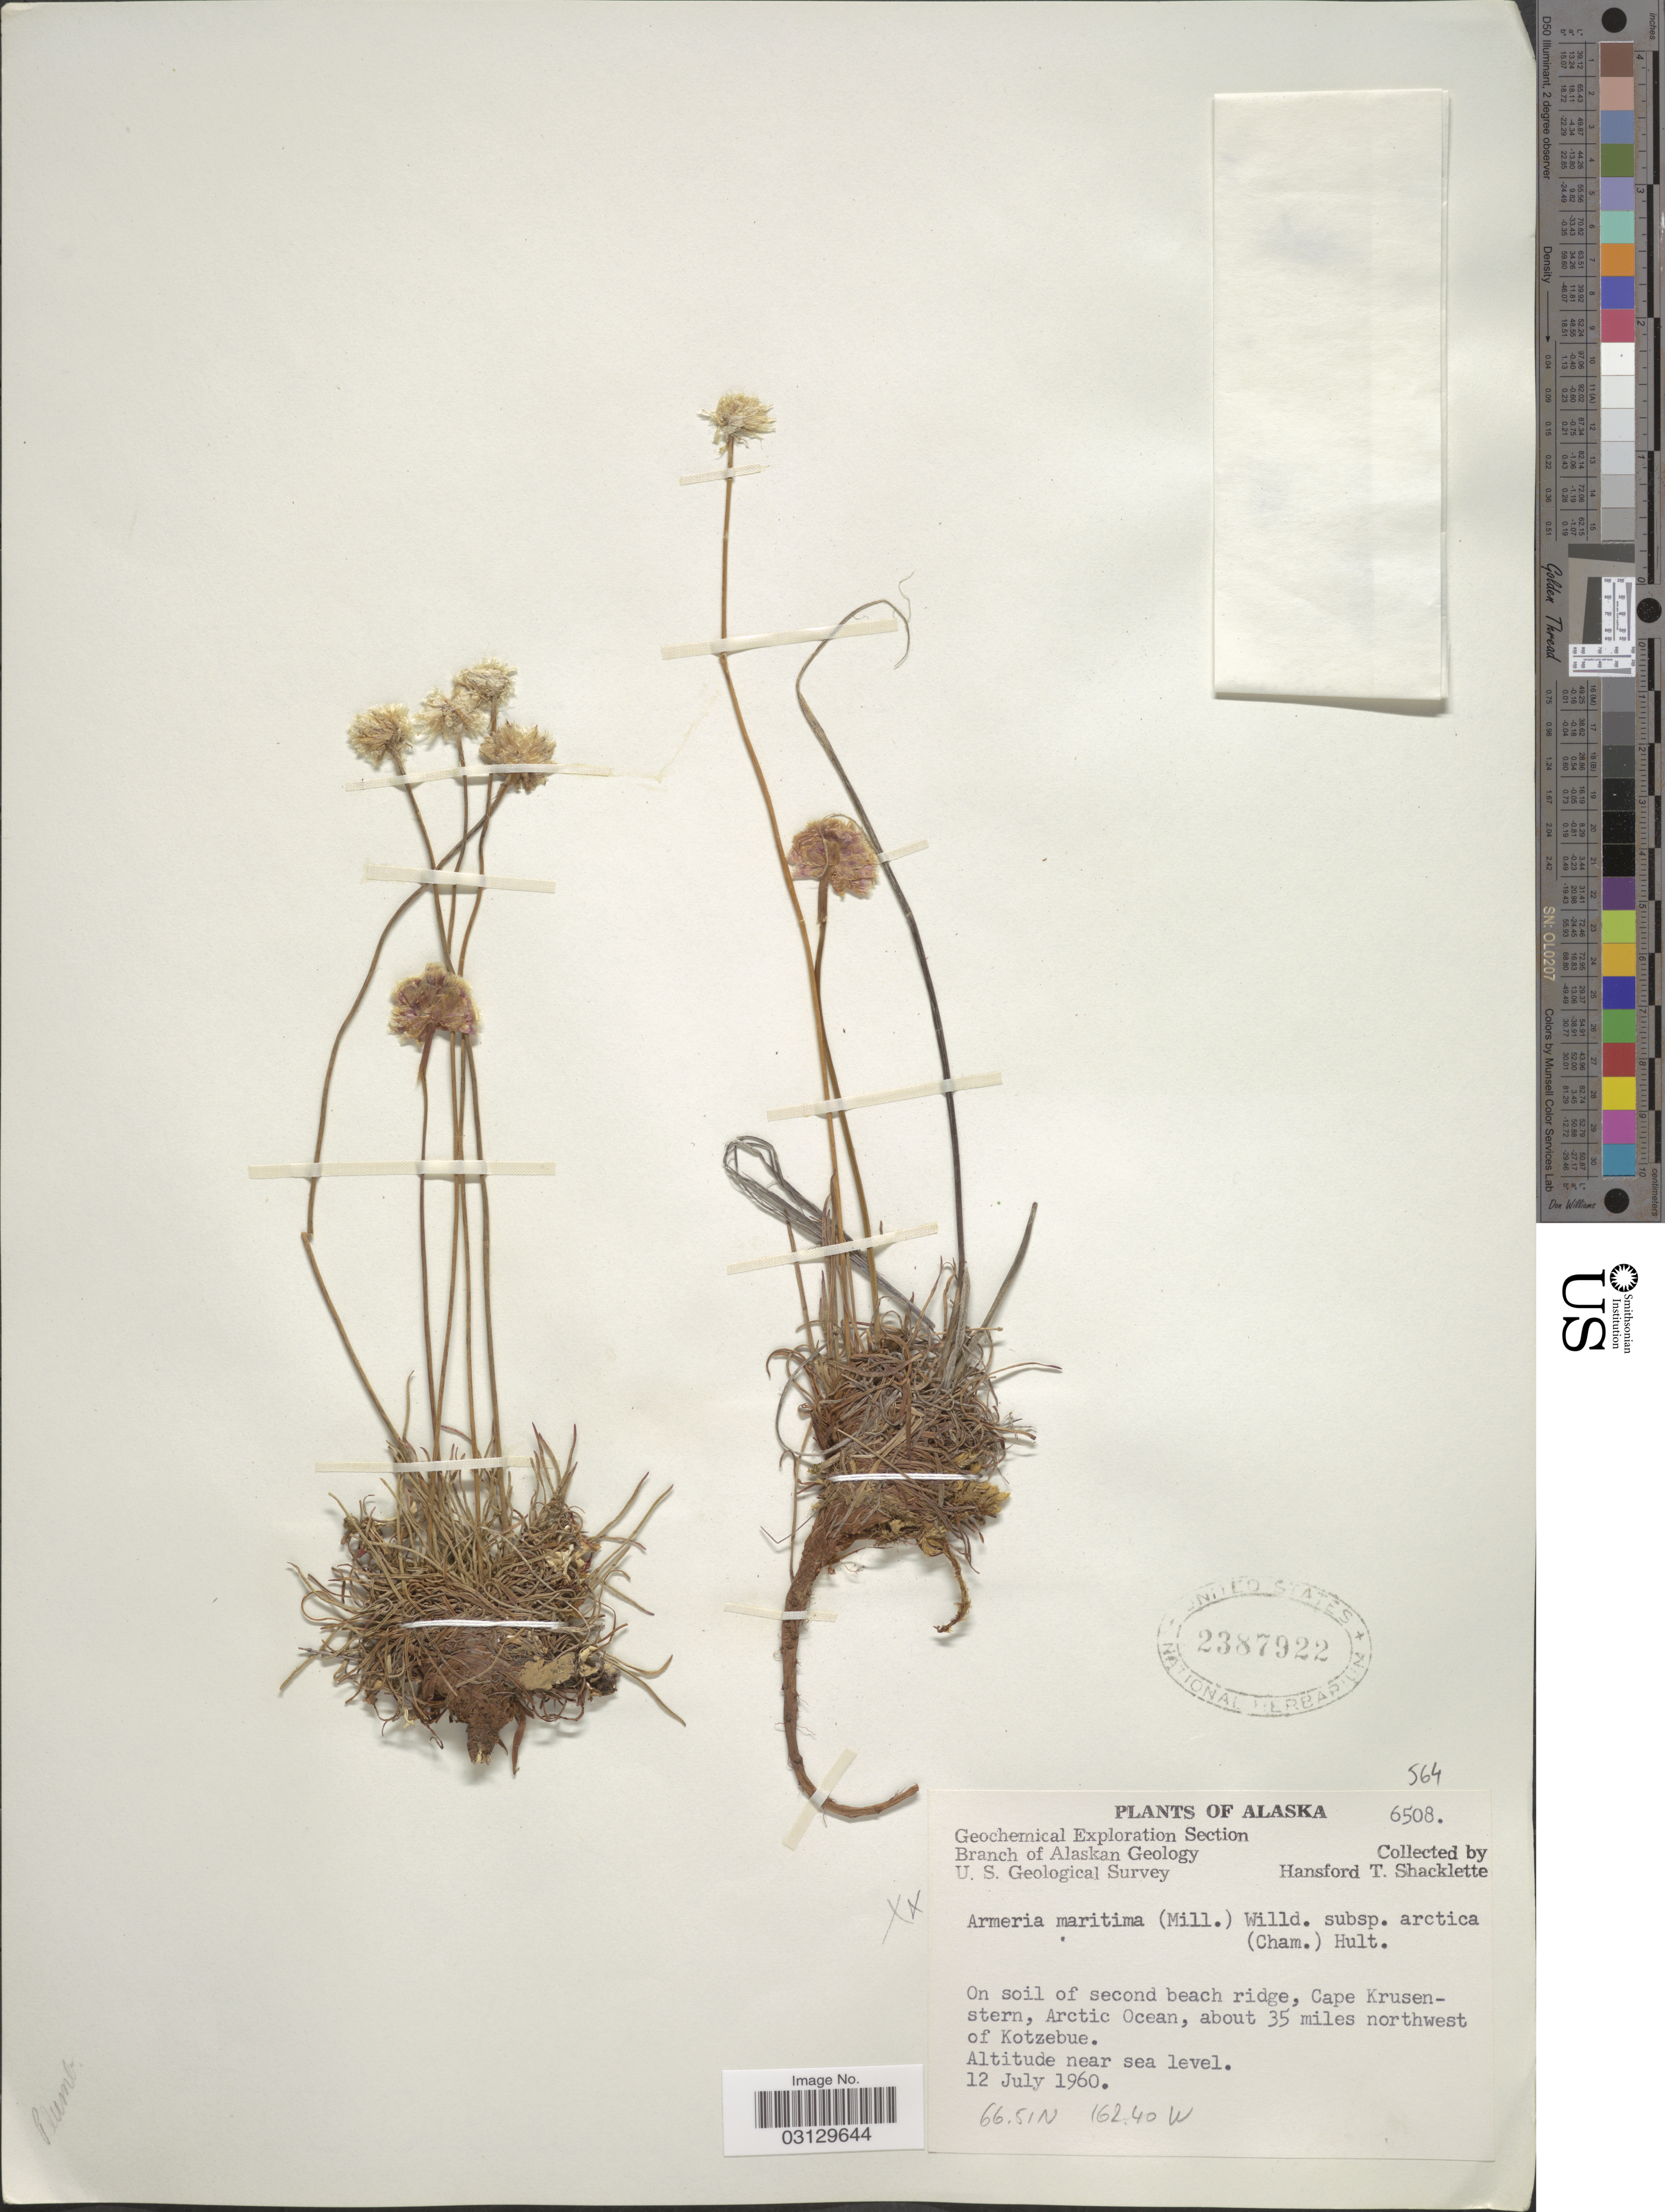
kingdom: Plantae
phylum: Tracheophyta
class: Magnoliopsida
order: Caryophyllales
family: Plumbaginaceae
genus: Armeria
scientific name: Armeria maritima subsp. arctica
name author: (Cham.) Hultén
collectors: H. Shacklette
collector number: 6508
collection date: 1960-07-12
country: United States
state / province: Alaska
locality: Cape Krusenstern, Arcrtic Ocean, about 35 miles northwest of Kotzebue.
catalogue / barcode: US 2387922